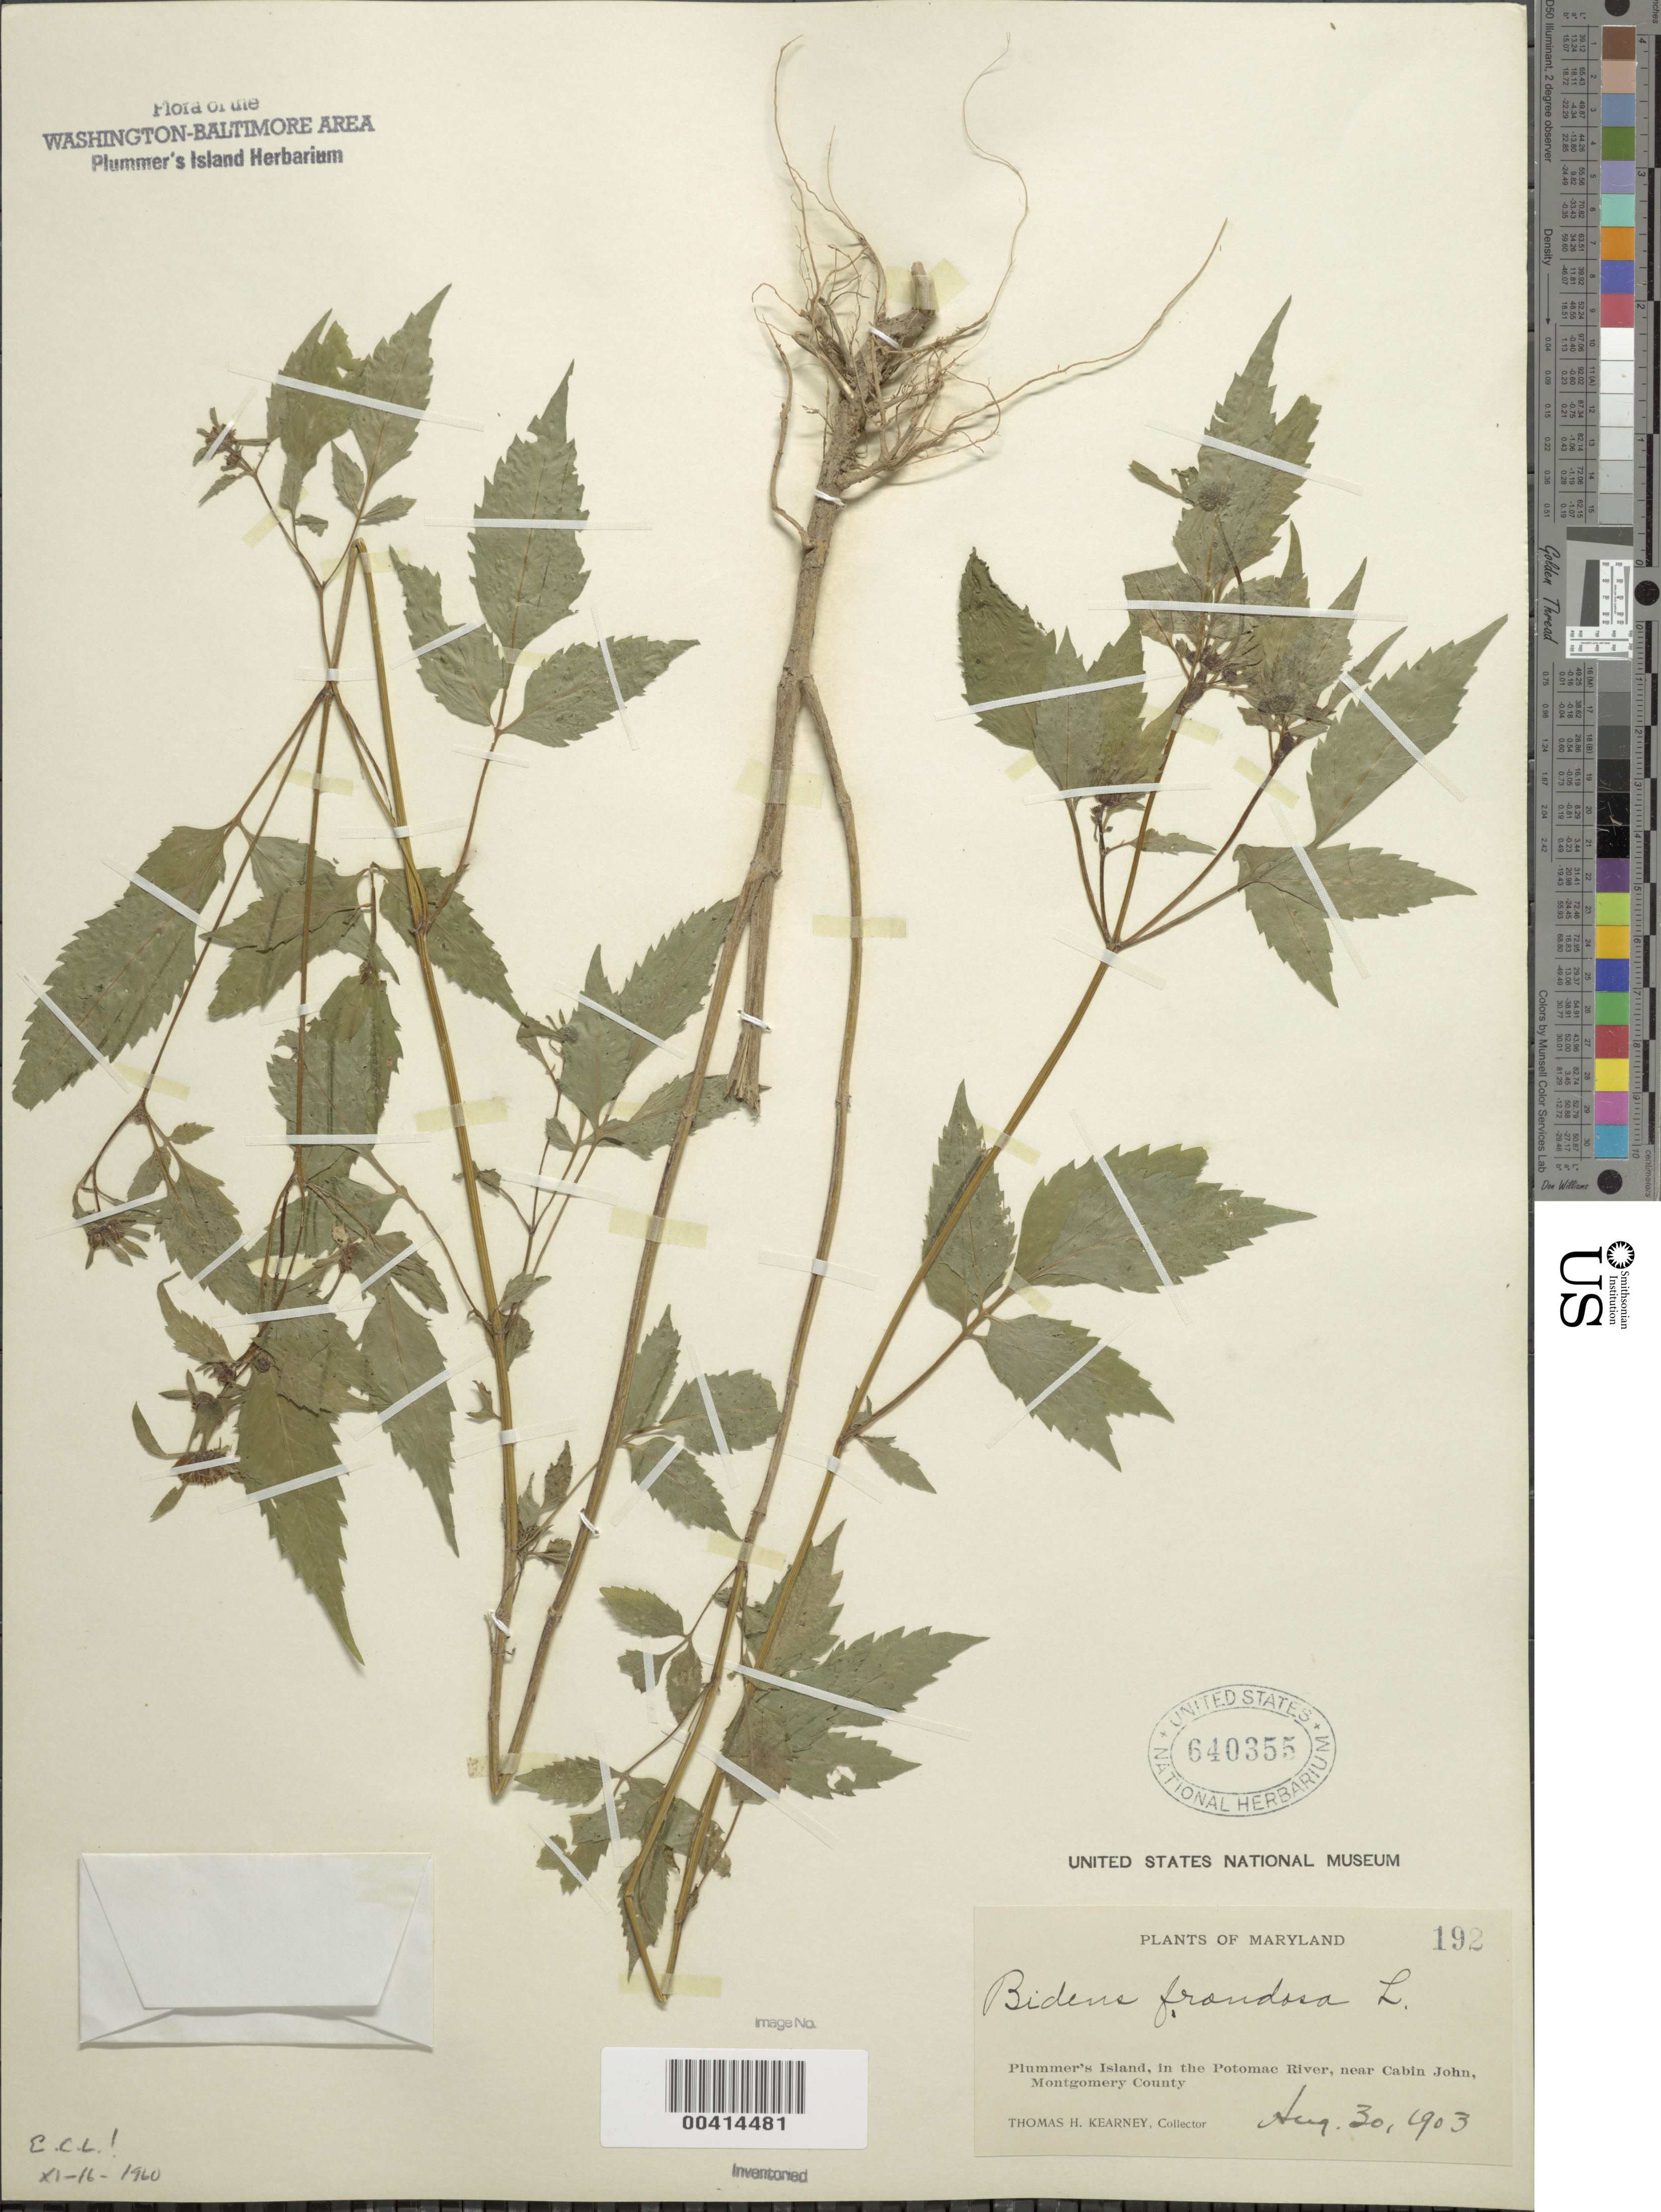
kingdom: Plantae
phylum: Tracheophyta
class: Magnoliopsida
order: Asterales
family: Asteraceae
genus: Bidens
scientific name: Bidens frondosa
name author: L.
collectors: T. H. Kearney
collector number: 192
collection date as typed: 30 Aug 1903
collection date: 1903-08-30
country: United States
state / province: Maryland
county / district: Montgomery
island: Plummers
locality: Plummer's Island C. & O. Canal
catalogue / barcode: US 640355